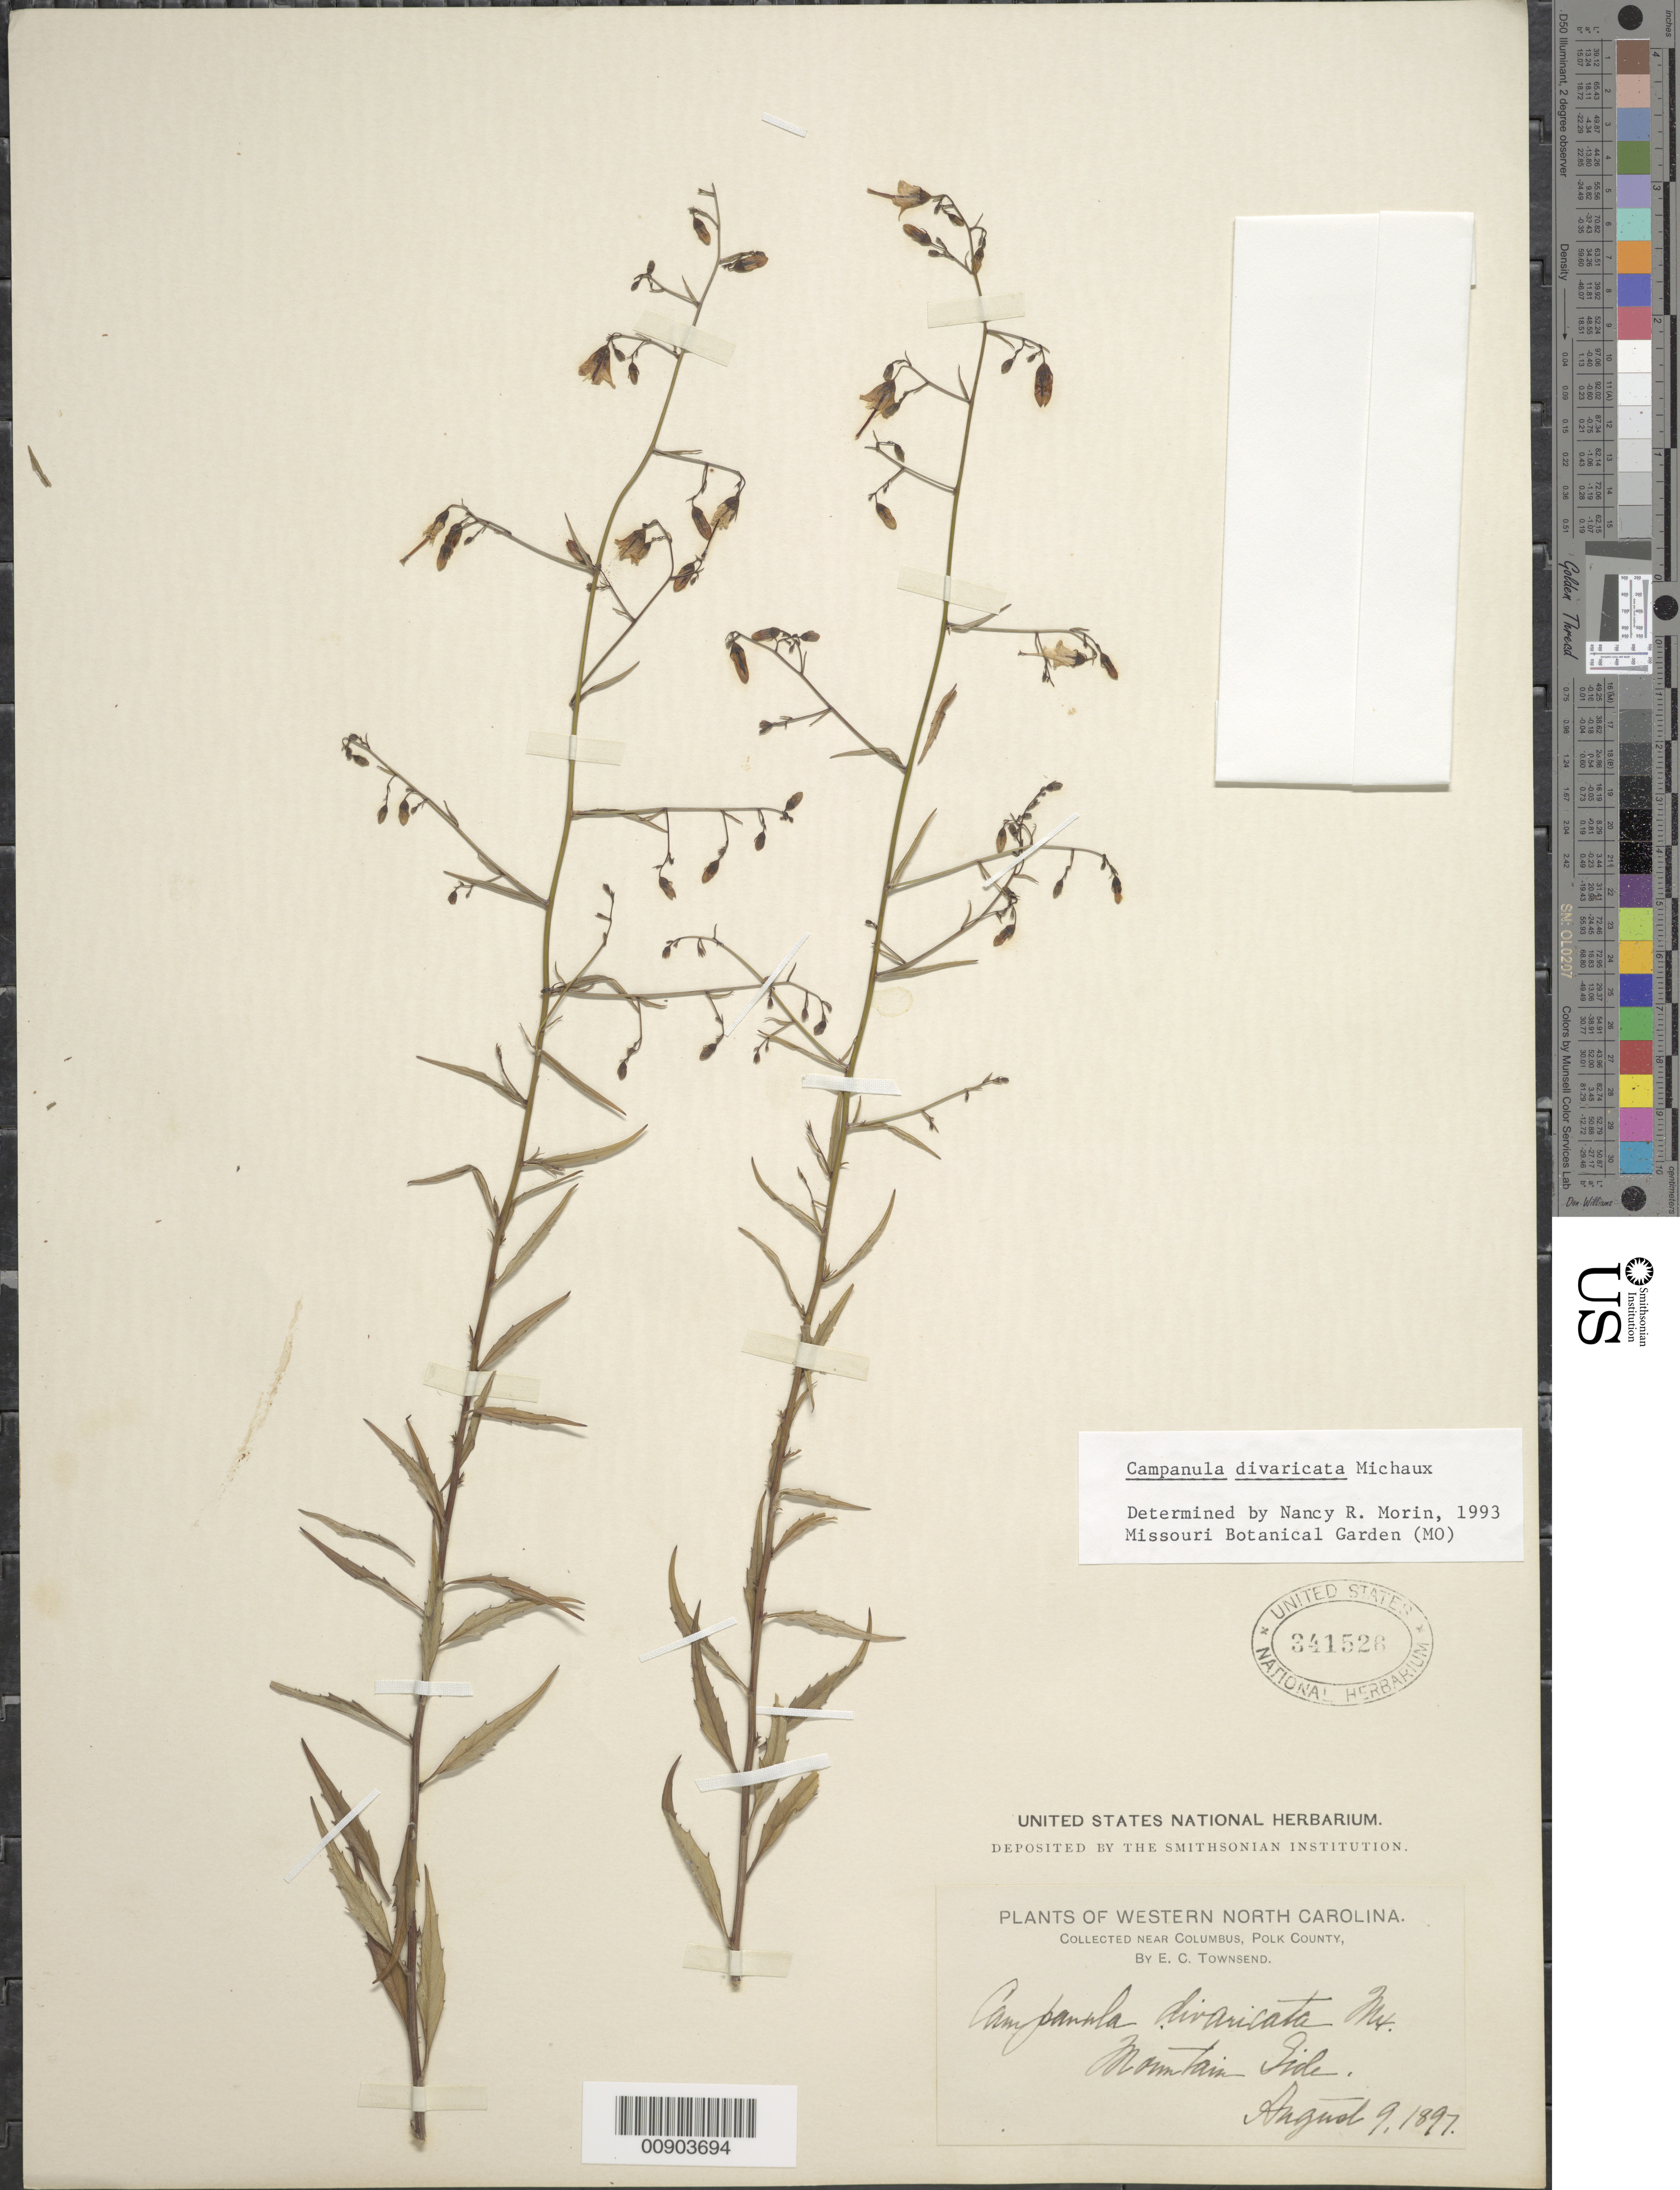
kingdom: Plantae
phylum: Tracheophyta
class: Magnoliopsida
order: Asterales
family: Campanulaceae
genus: Campanula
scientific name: Campanula divaricata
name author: Michx.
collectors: E. C. Townsend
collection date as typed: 9 Aug 1897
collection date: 1897-08-09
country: United States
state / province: North Carolina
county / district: Polk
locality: Near Columbus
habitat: Mountainside.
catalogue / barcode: US 341526